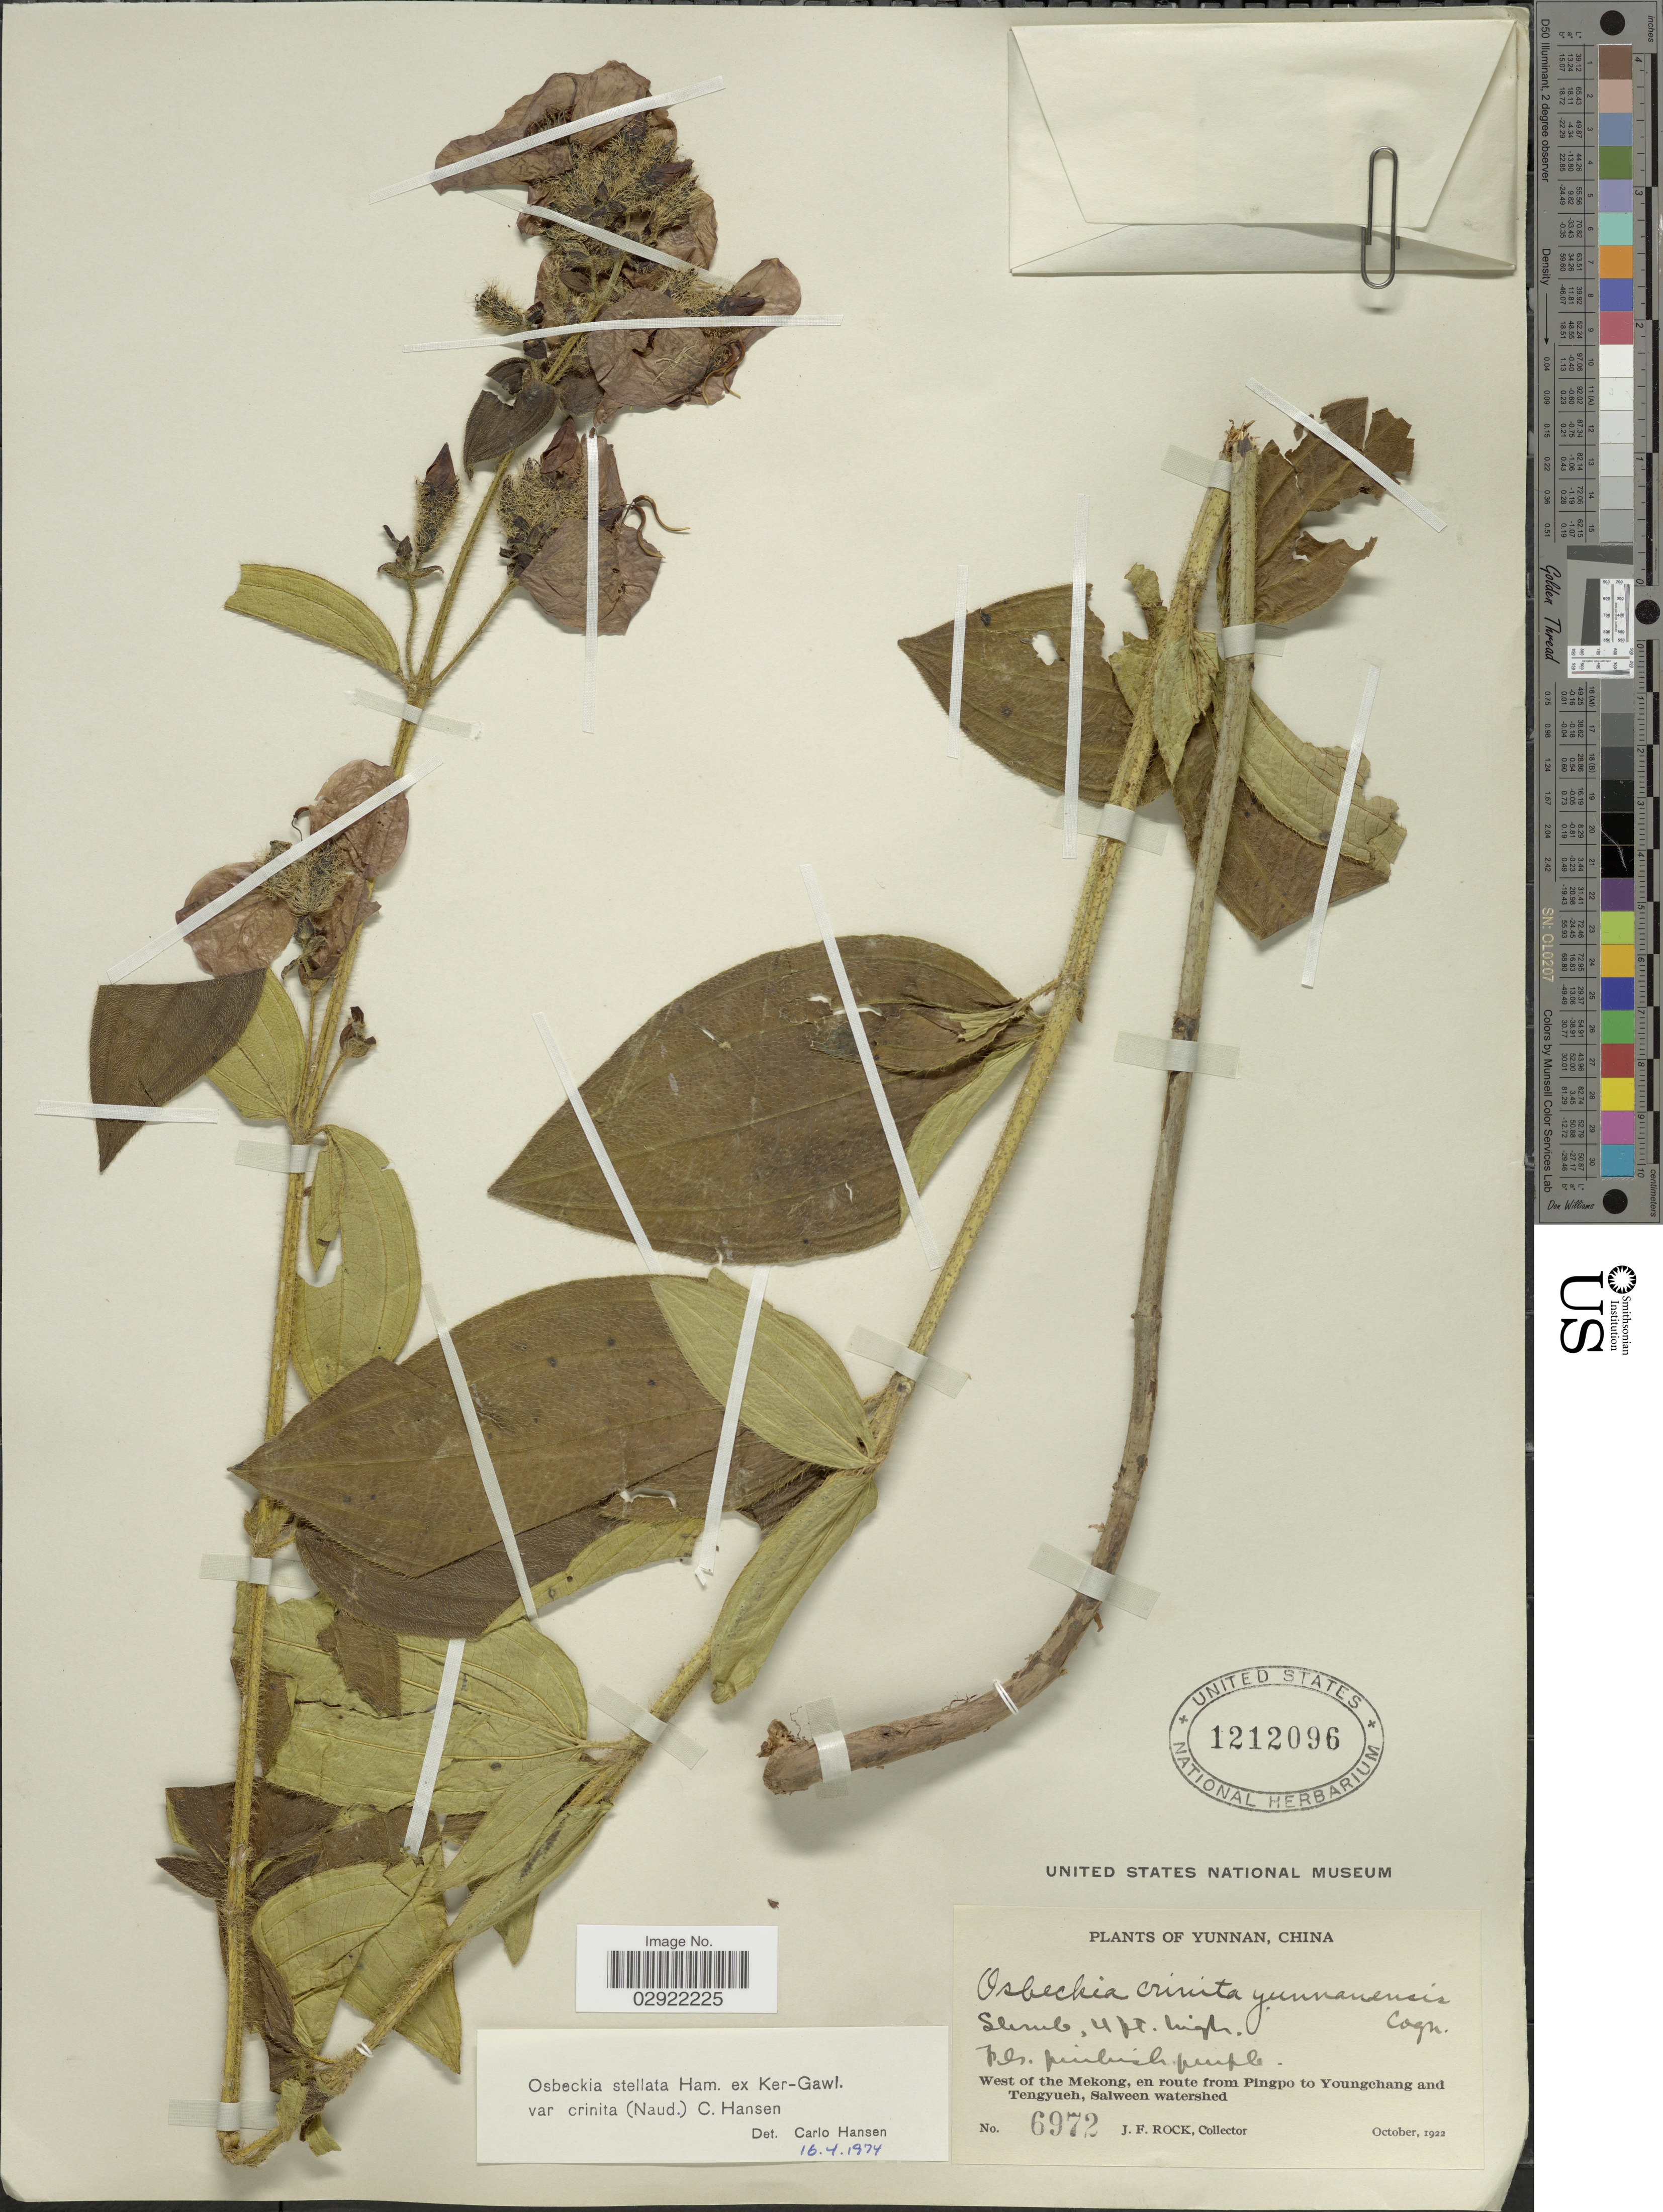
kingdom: Plantae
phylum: Tracheophyta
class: Magnoliopsida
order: Myrtales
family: Melastomataceae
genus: Osbeckia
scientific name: Osbeckia stellata var. crinita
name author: (Benth. ex Naudin) C.Hansen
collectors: J. Rock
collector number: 6972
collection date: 1922-10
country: China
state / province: Yunnan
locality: West of the Mekong, en route from Pingpo to Youngchang and Tengyueh, Salween watershed.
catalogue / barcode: US 1212096